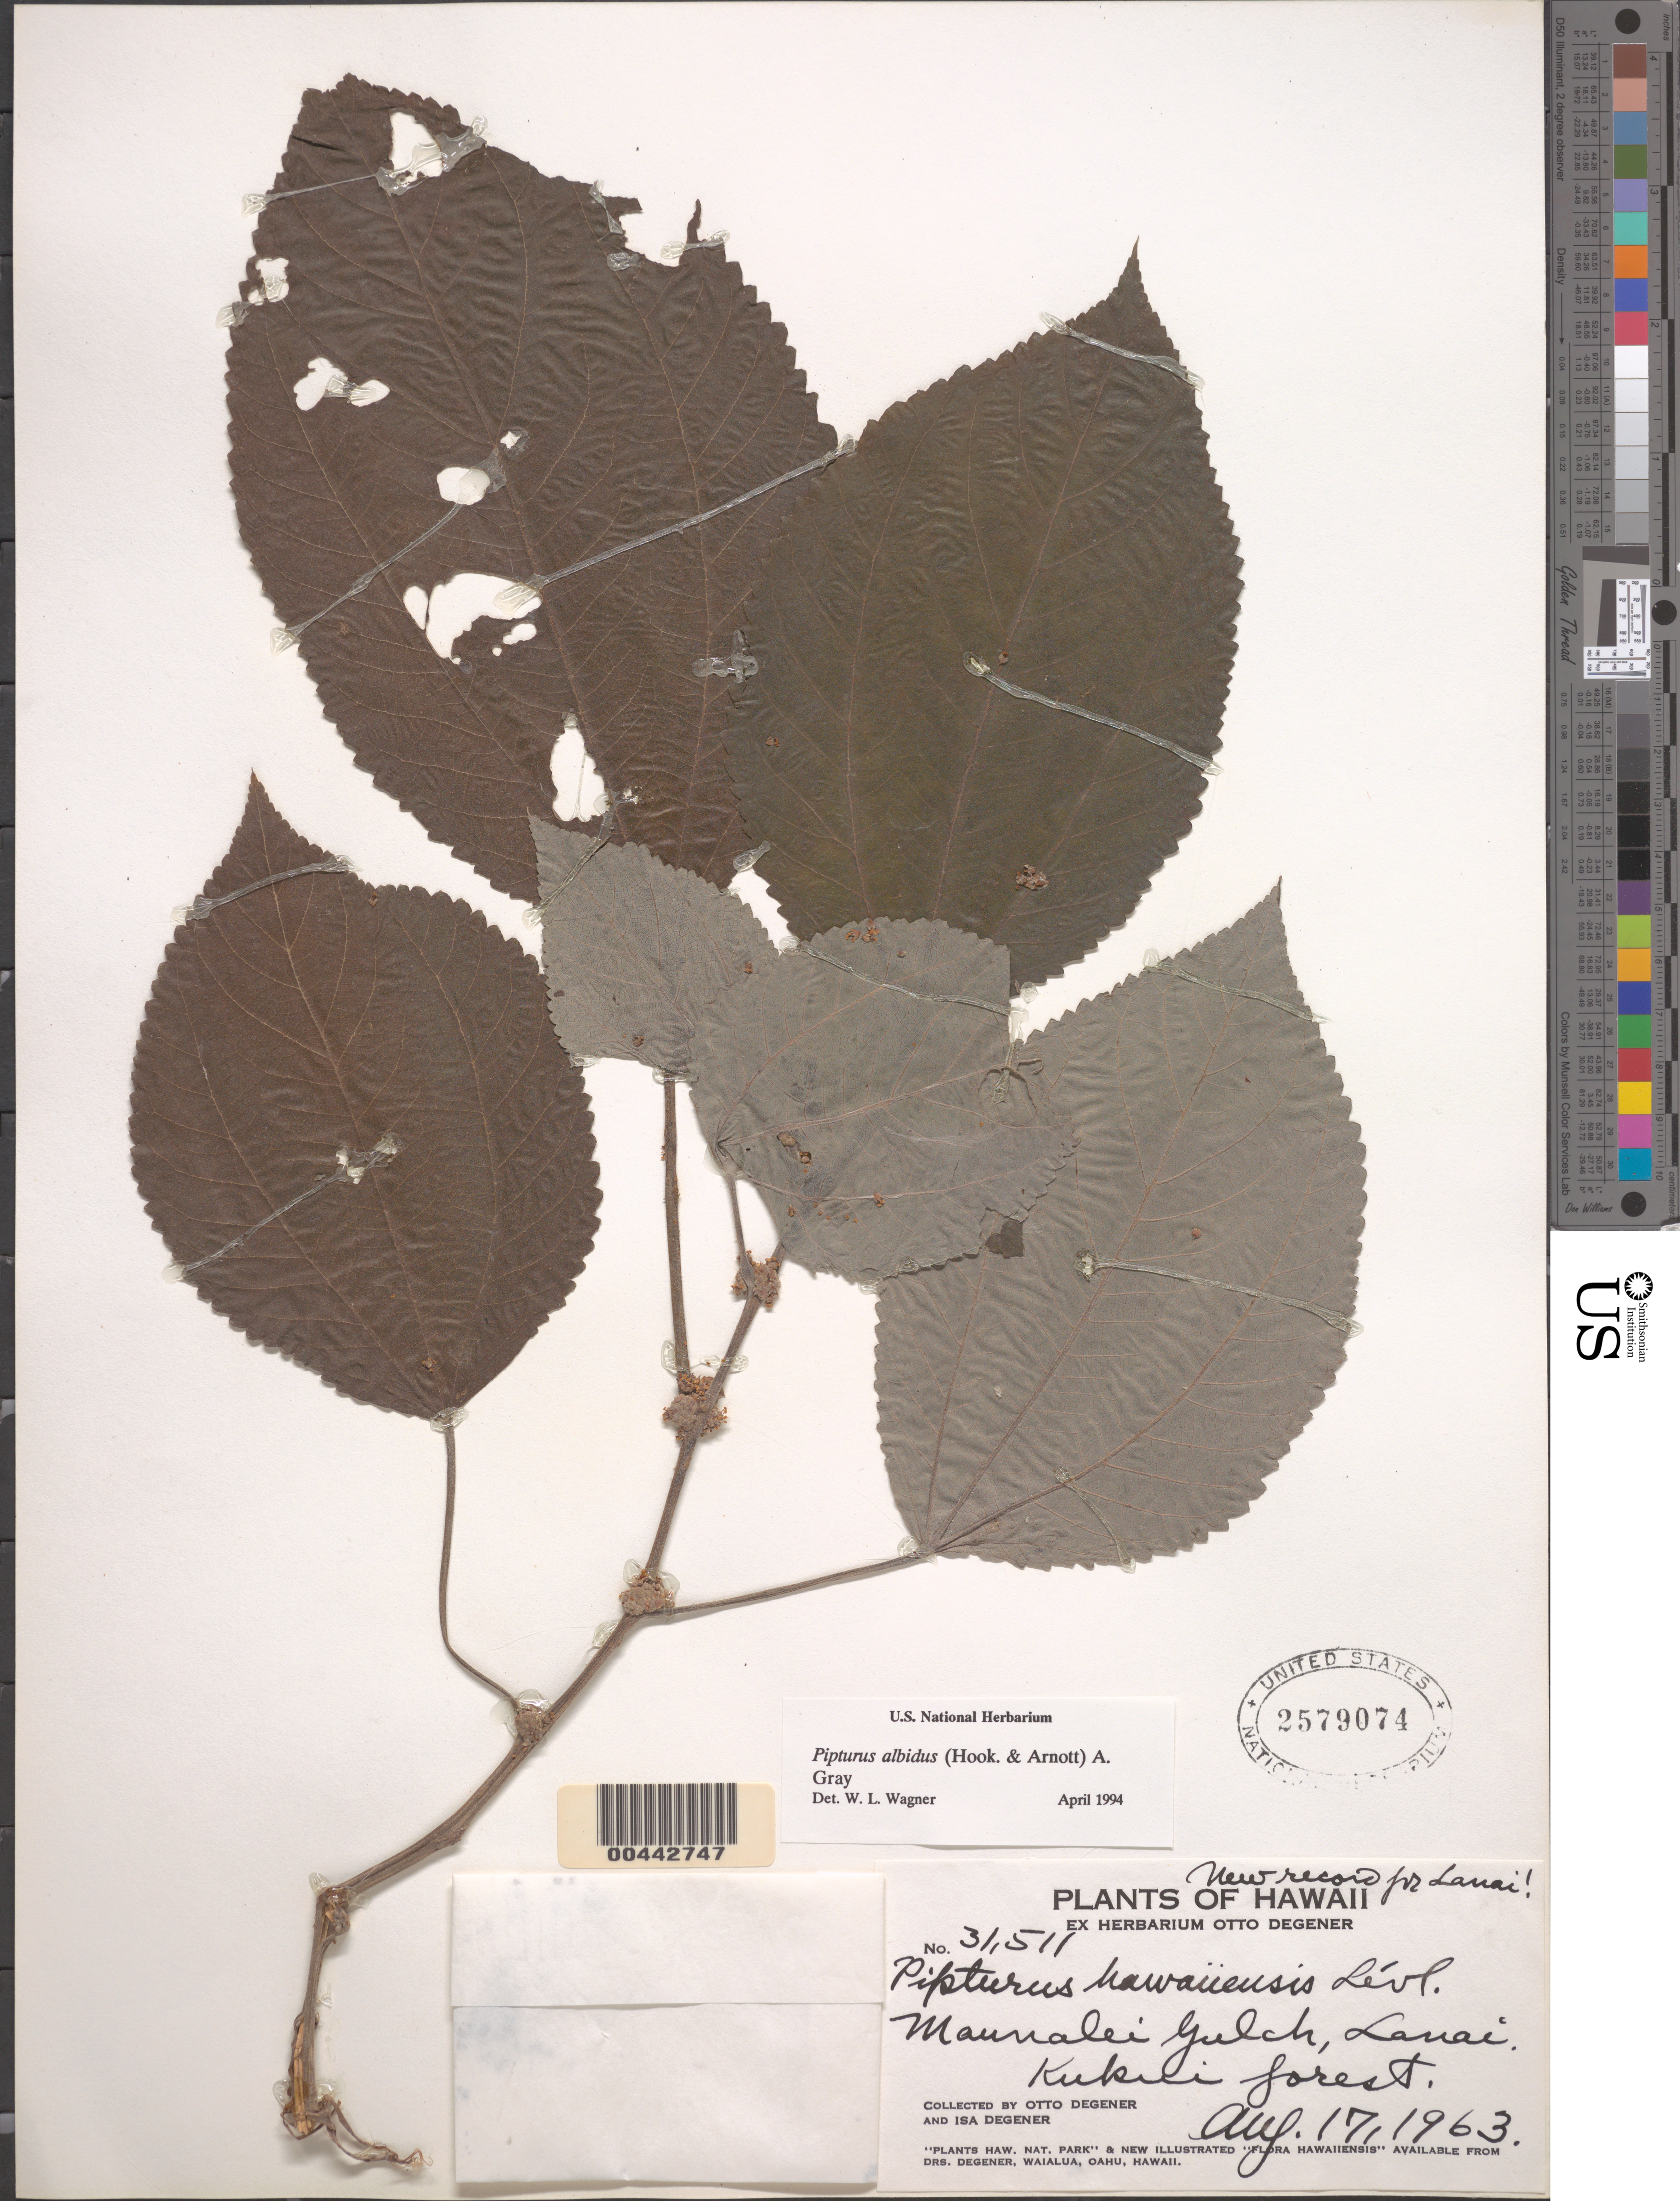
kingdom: Plantae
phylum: Tracheophyta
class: Magnoliopsida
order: Rosales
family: Urticaceae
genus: Pipturus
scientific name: Pipturus albidus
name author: (Hook. & Arn.) A. Gray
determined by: Wagner, W. L., (BOT), Smithsonian Institution - National Museum of Natural History (UNITED STATES)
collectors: O. Degener & I. Degener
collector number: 31511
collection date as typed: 17 Aug 1963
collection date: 1963-08-17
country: United States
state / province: Hawaii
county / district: Maui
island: Lana'i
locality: Maunalei Gulch, Kukui forest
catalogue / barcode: US 2579074